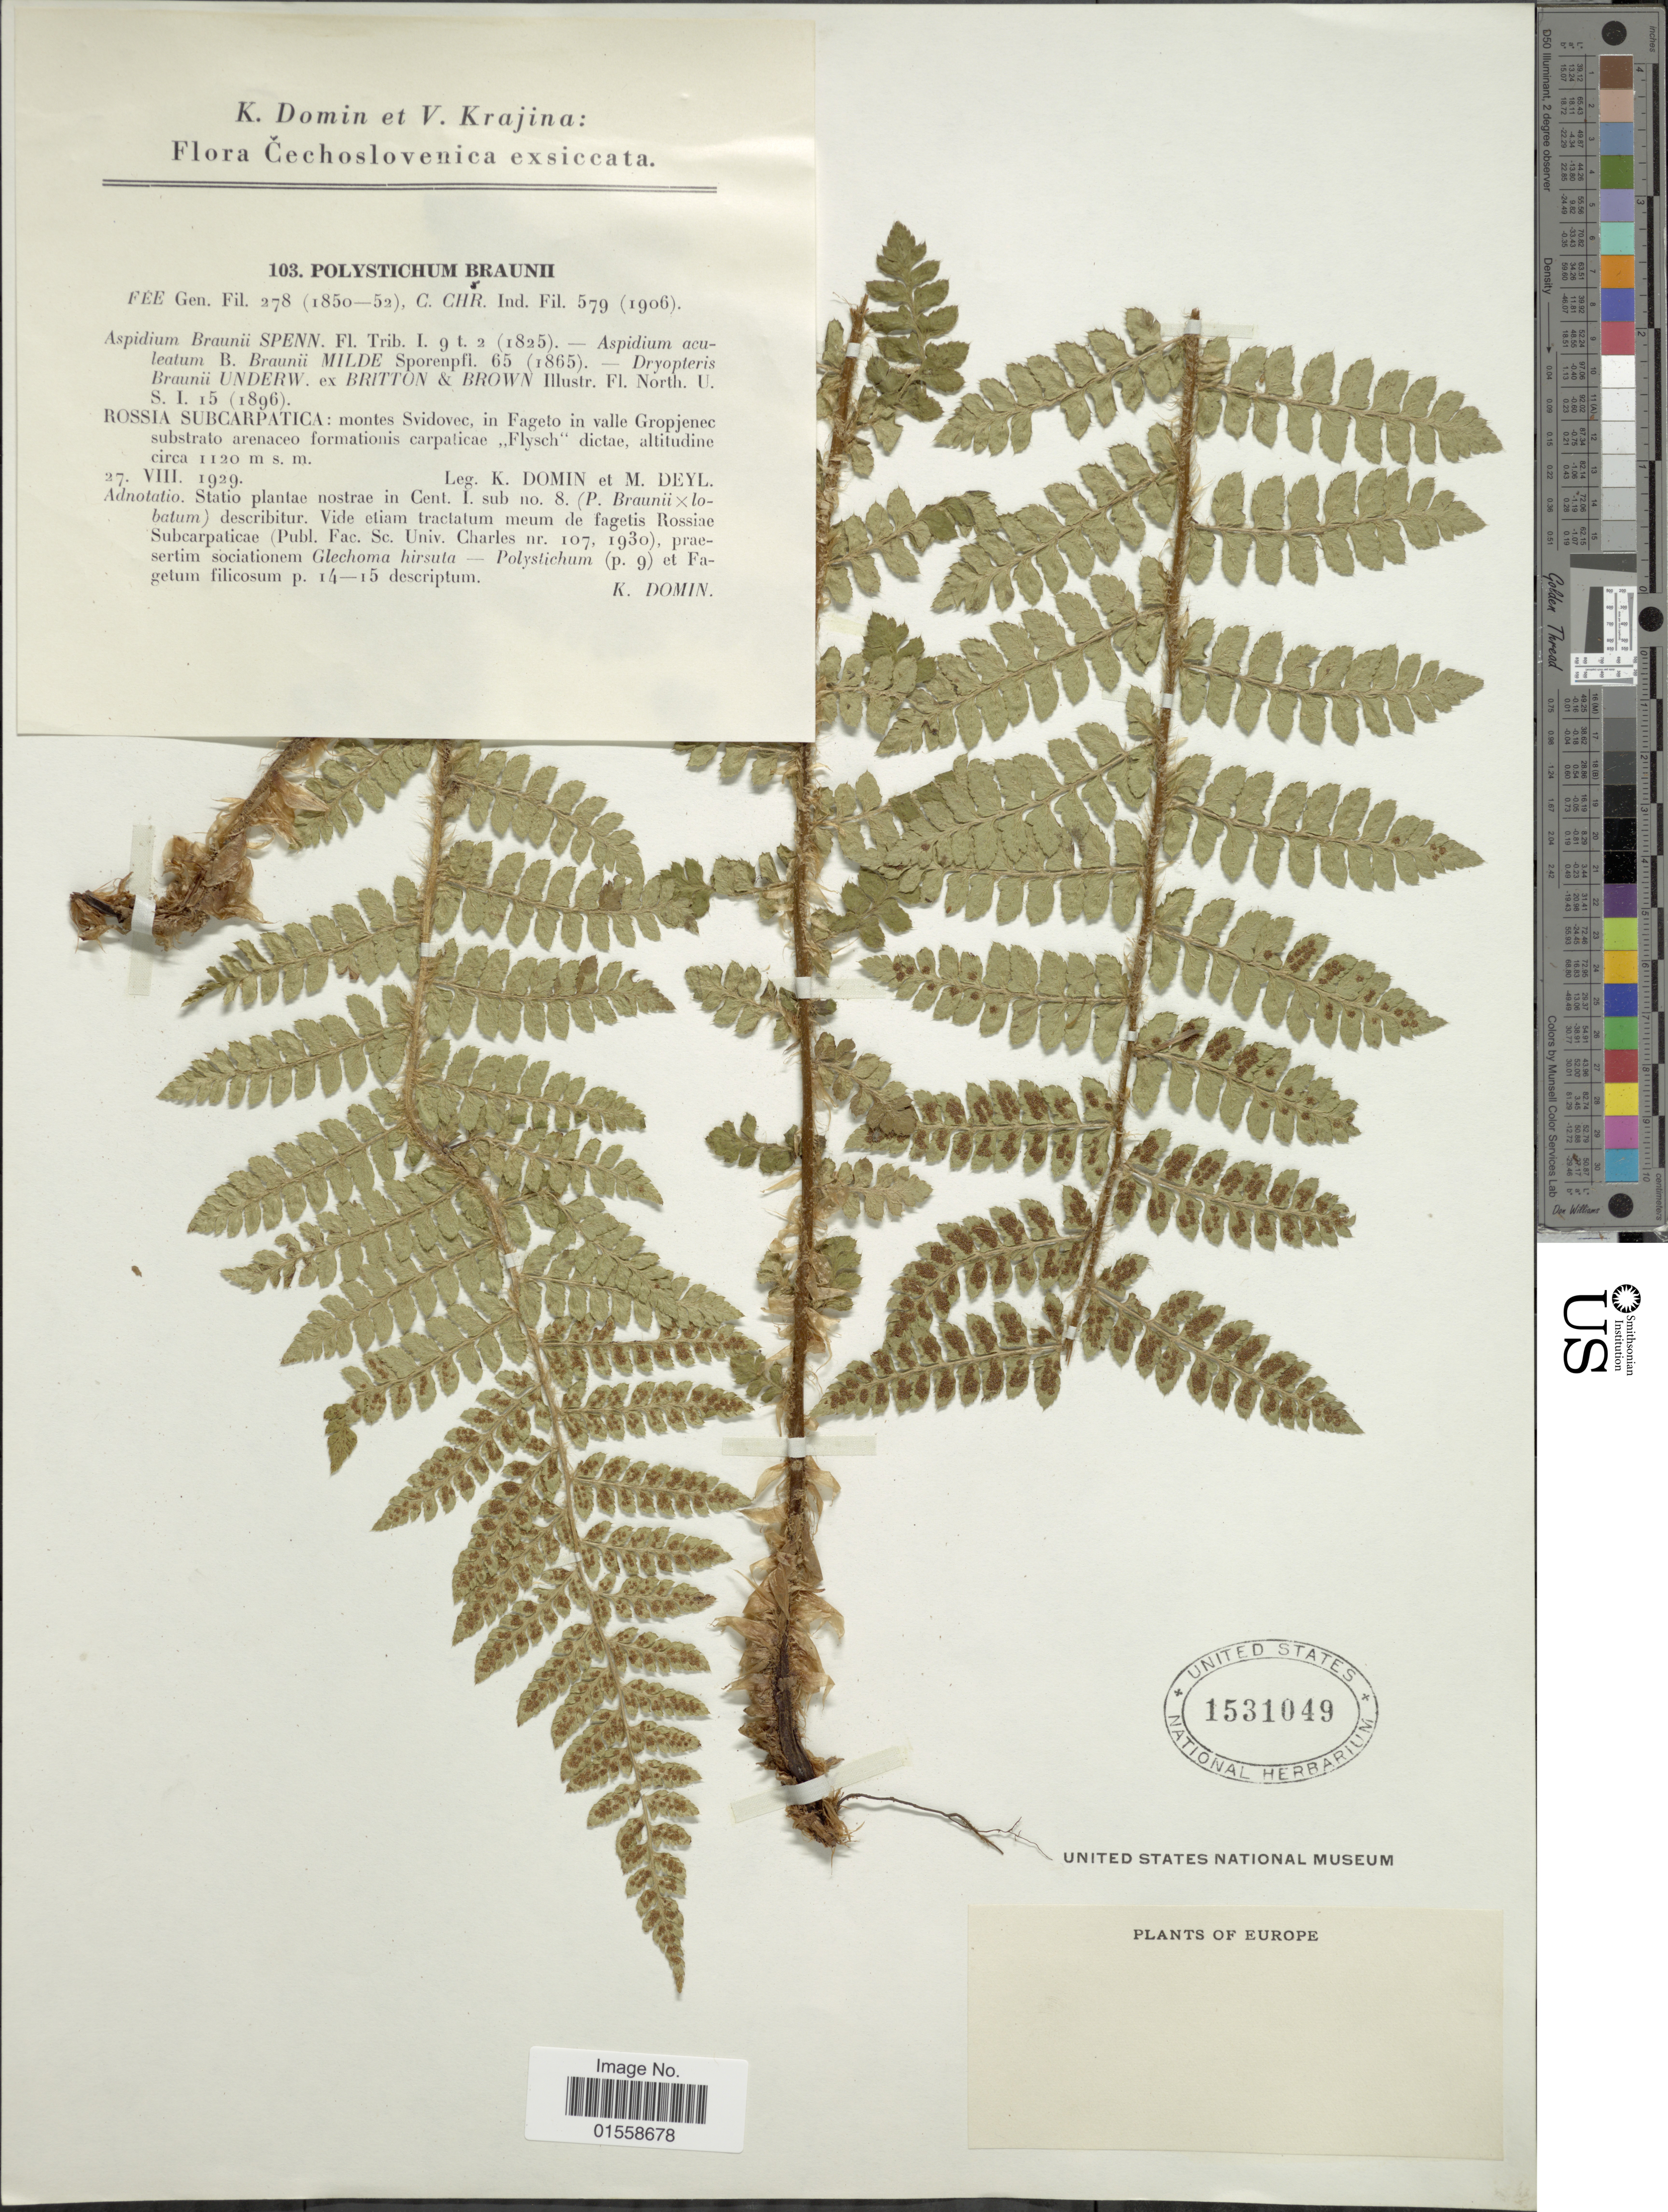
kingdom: Plantae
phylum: Tracheophyta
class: Polypodiopsida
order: Polypodiales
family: Dryopteridaceae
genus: Polystichum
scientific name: Polystichum braunii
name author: (Spenn.) Fée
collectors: K. Domin & M. Deyl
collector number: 103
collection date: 1929-08-27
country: Czechia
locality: Czechoslovenica. Rossia Subcarpatica: montes Svidovec, in Fageto in valle Gropjnec substrato Arenaceo formationis carpaticae "Flysch" dictae.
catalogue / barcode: US 1531049